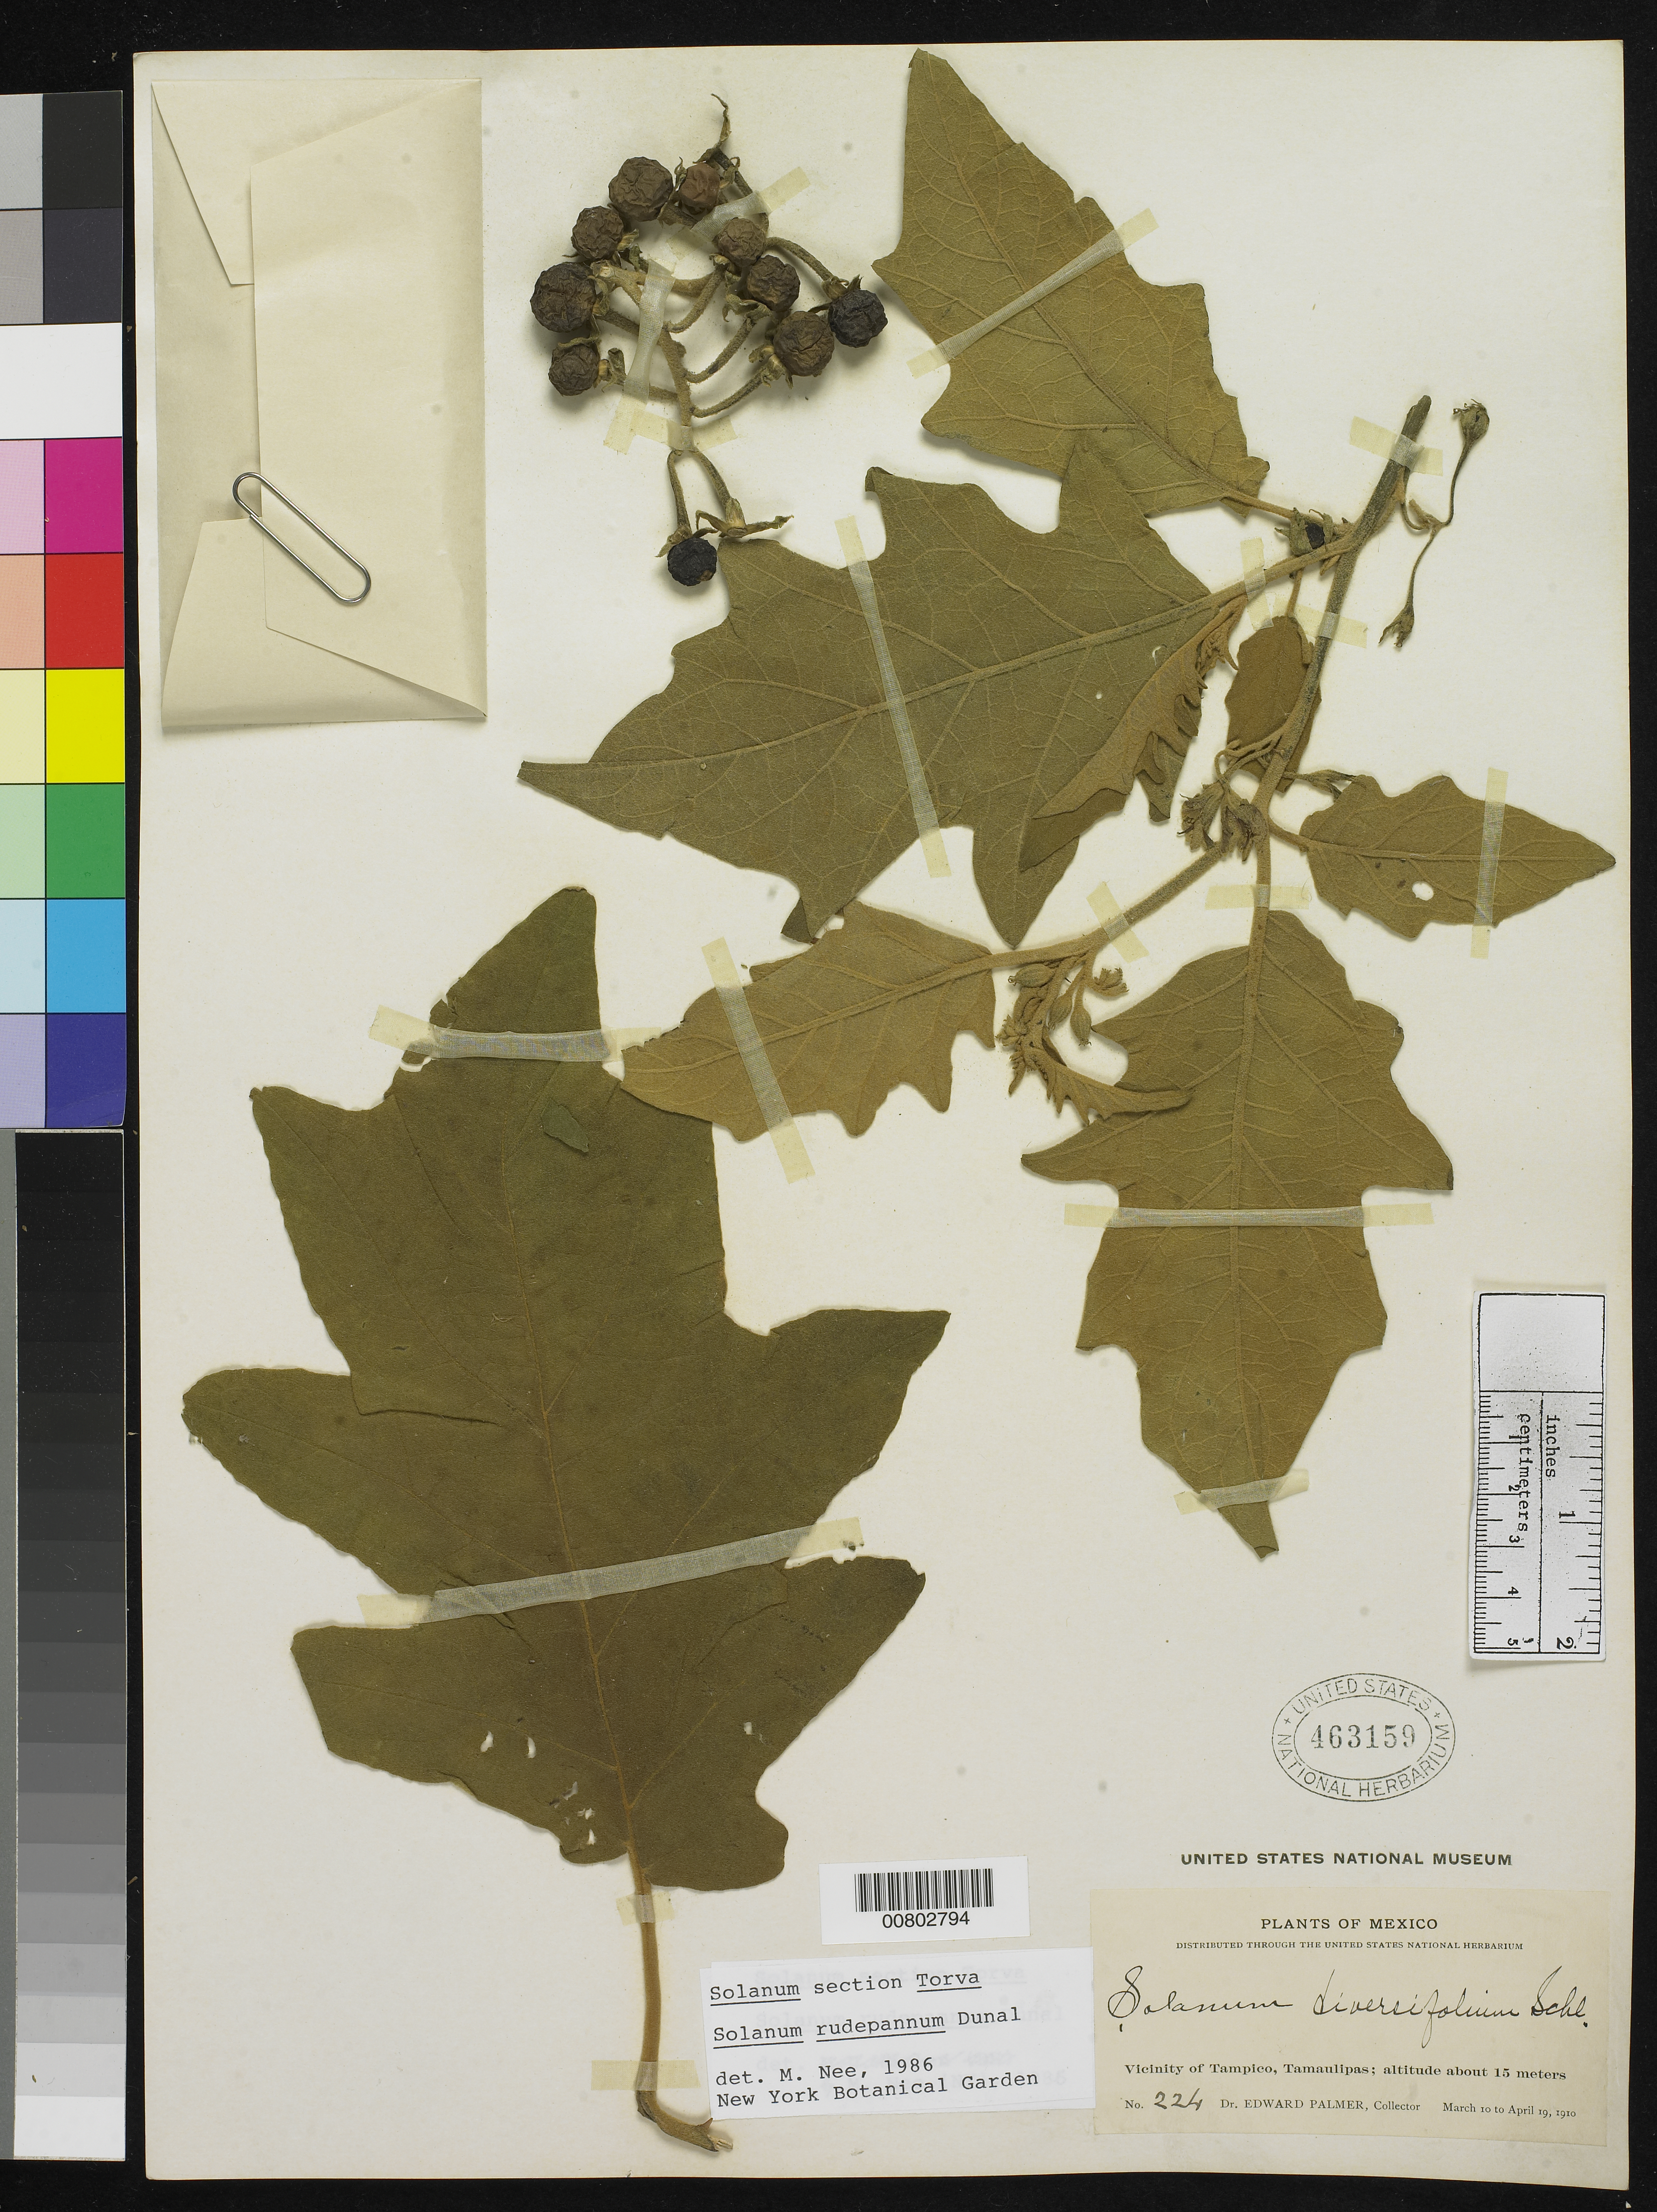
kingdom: Plantae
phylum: Tracheophyta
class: Magnoliopsida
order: Solanales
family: Solanaceae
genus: Solanum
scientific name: Solanum rudepannum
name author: Dunal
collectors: E. Palmer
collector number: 224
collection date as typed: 10 Mar 1910 to 19 Apr 1910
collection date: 1910-03-10/1910-04-19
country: Mexico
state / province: Tamaulipas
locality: Vicinity of Tampico, Tamaulipas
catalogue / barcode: US 463159